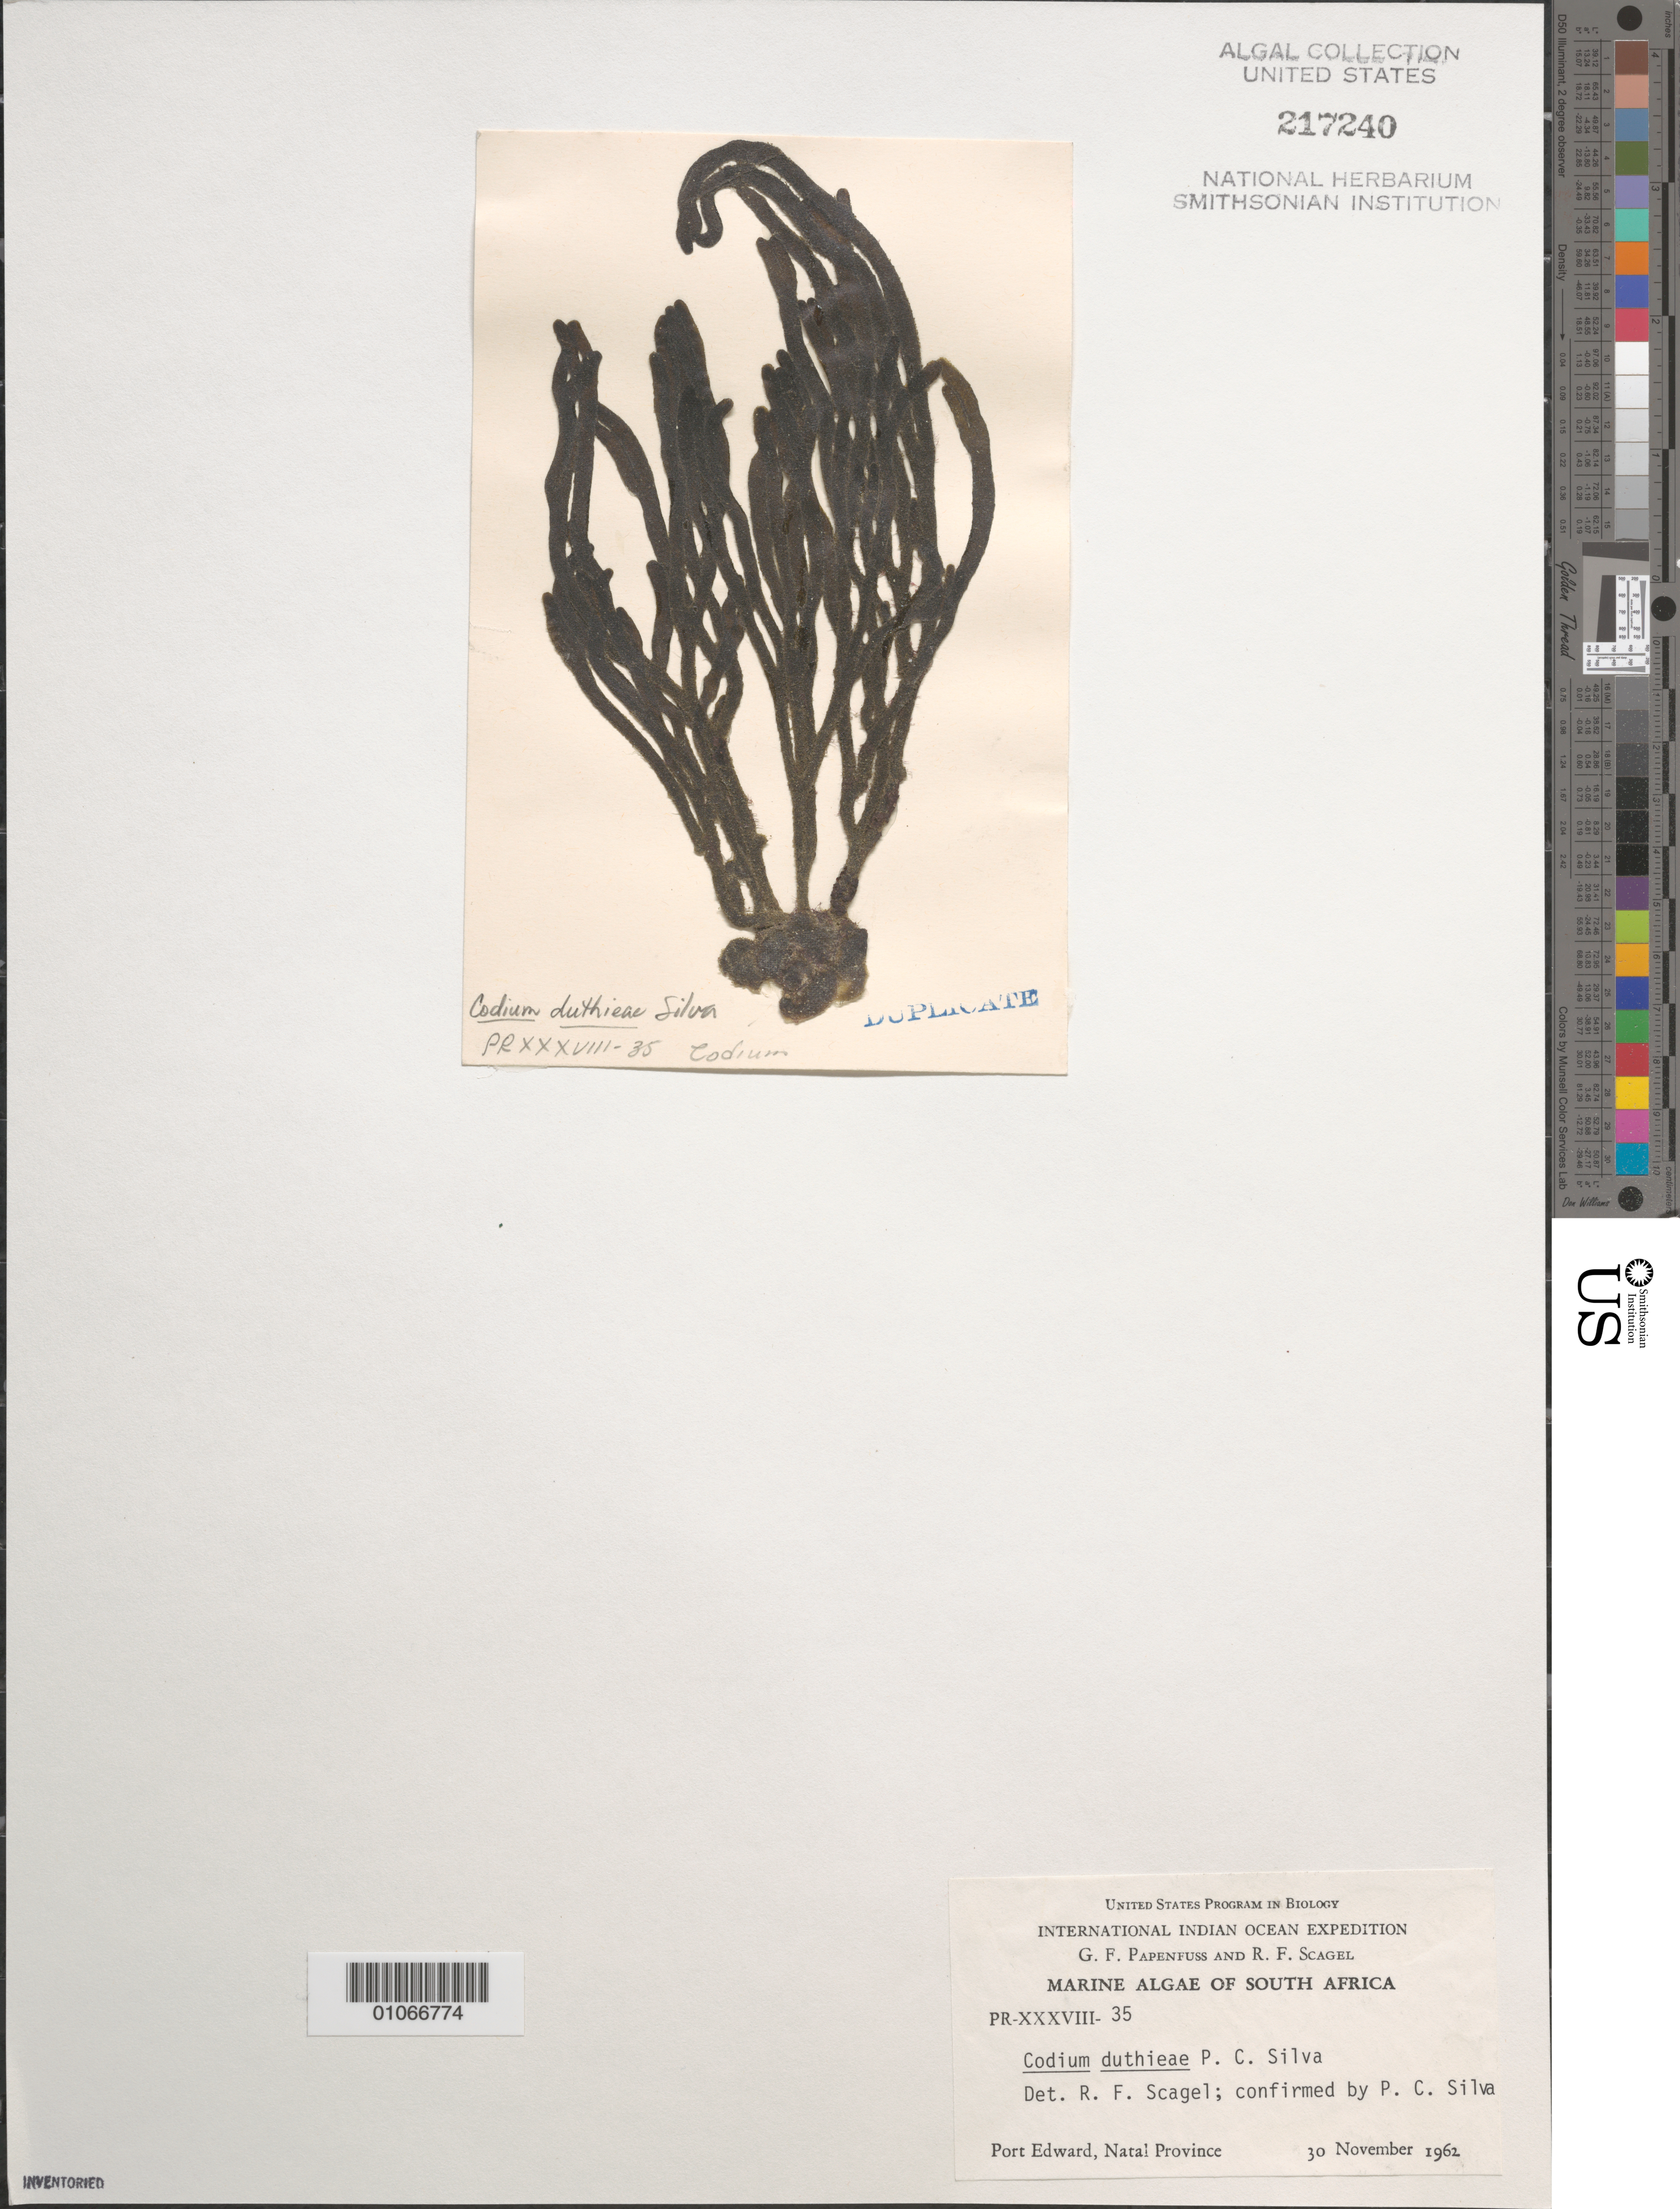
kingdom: Plantae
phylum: Chlorophyta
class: Ulvophyceae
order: Bryopsidales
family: Codiaceae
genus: Codium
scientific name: Codium duthieae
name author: P.C. Silva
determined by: Scagel, R. F.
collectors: G. Papenfuss & R. F. Scagel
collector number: PR-XXXVIII-35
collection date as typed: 30 Nov 1962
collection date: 1962-11-30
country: South Africa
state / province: KwaZulu-Natal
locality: Port Edward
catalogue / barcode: US 217240